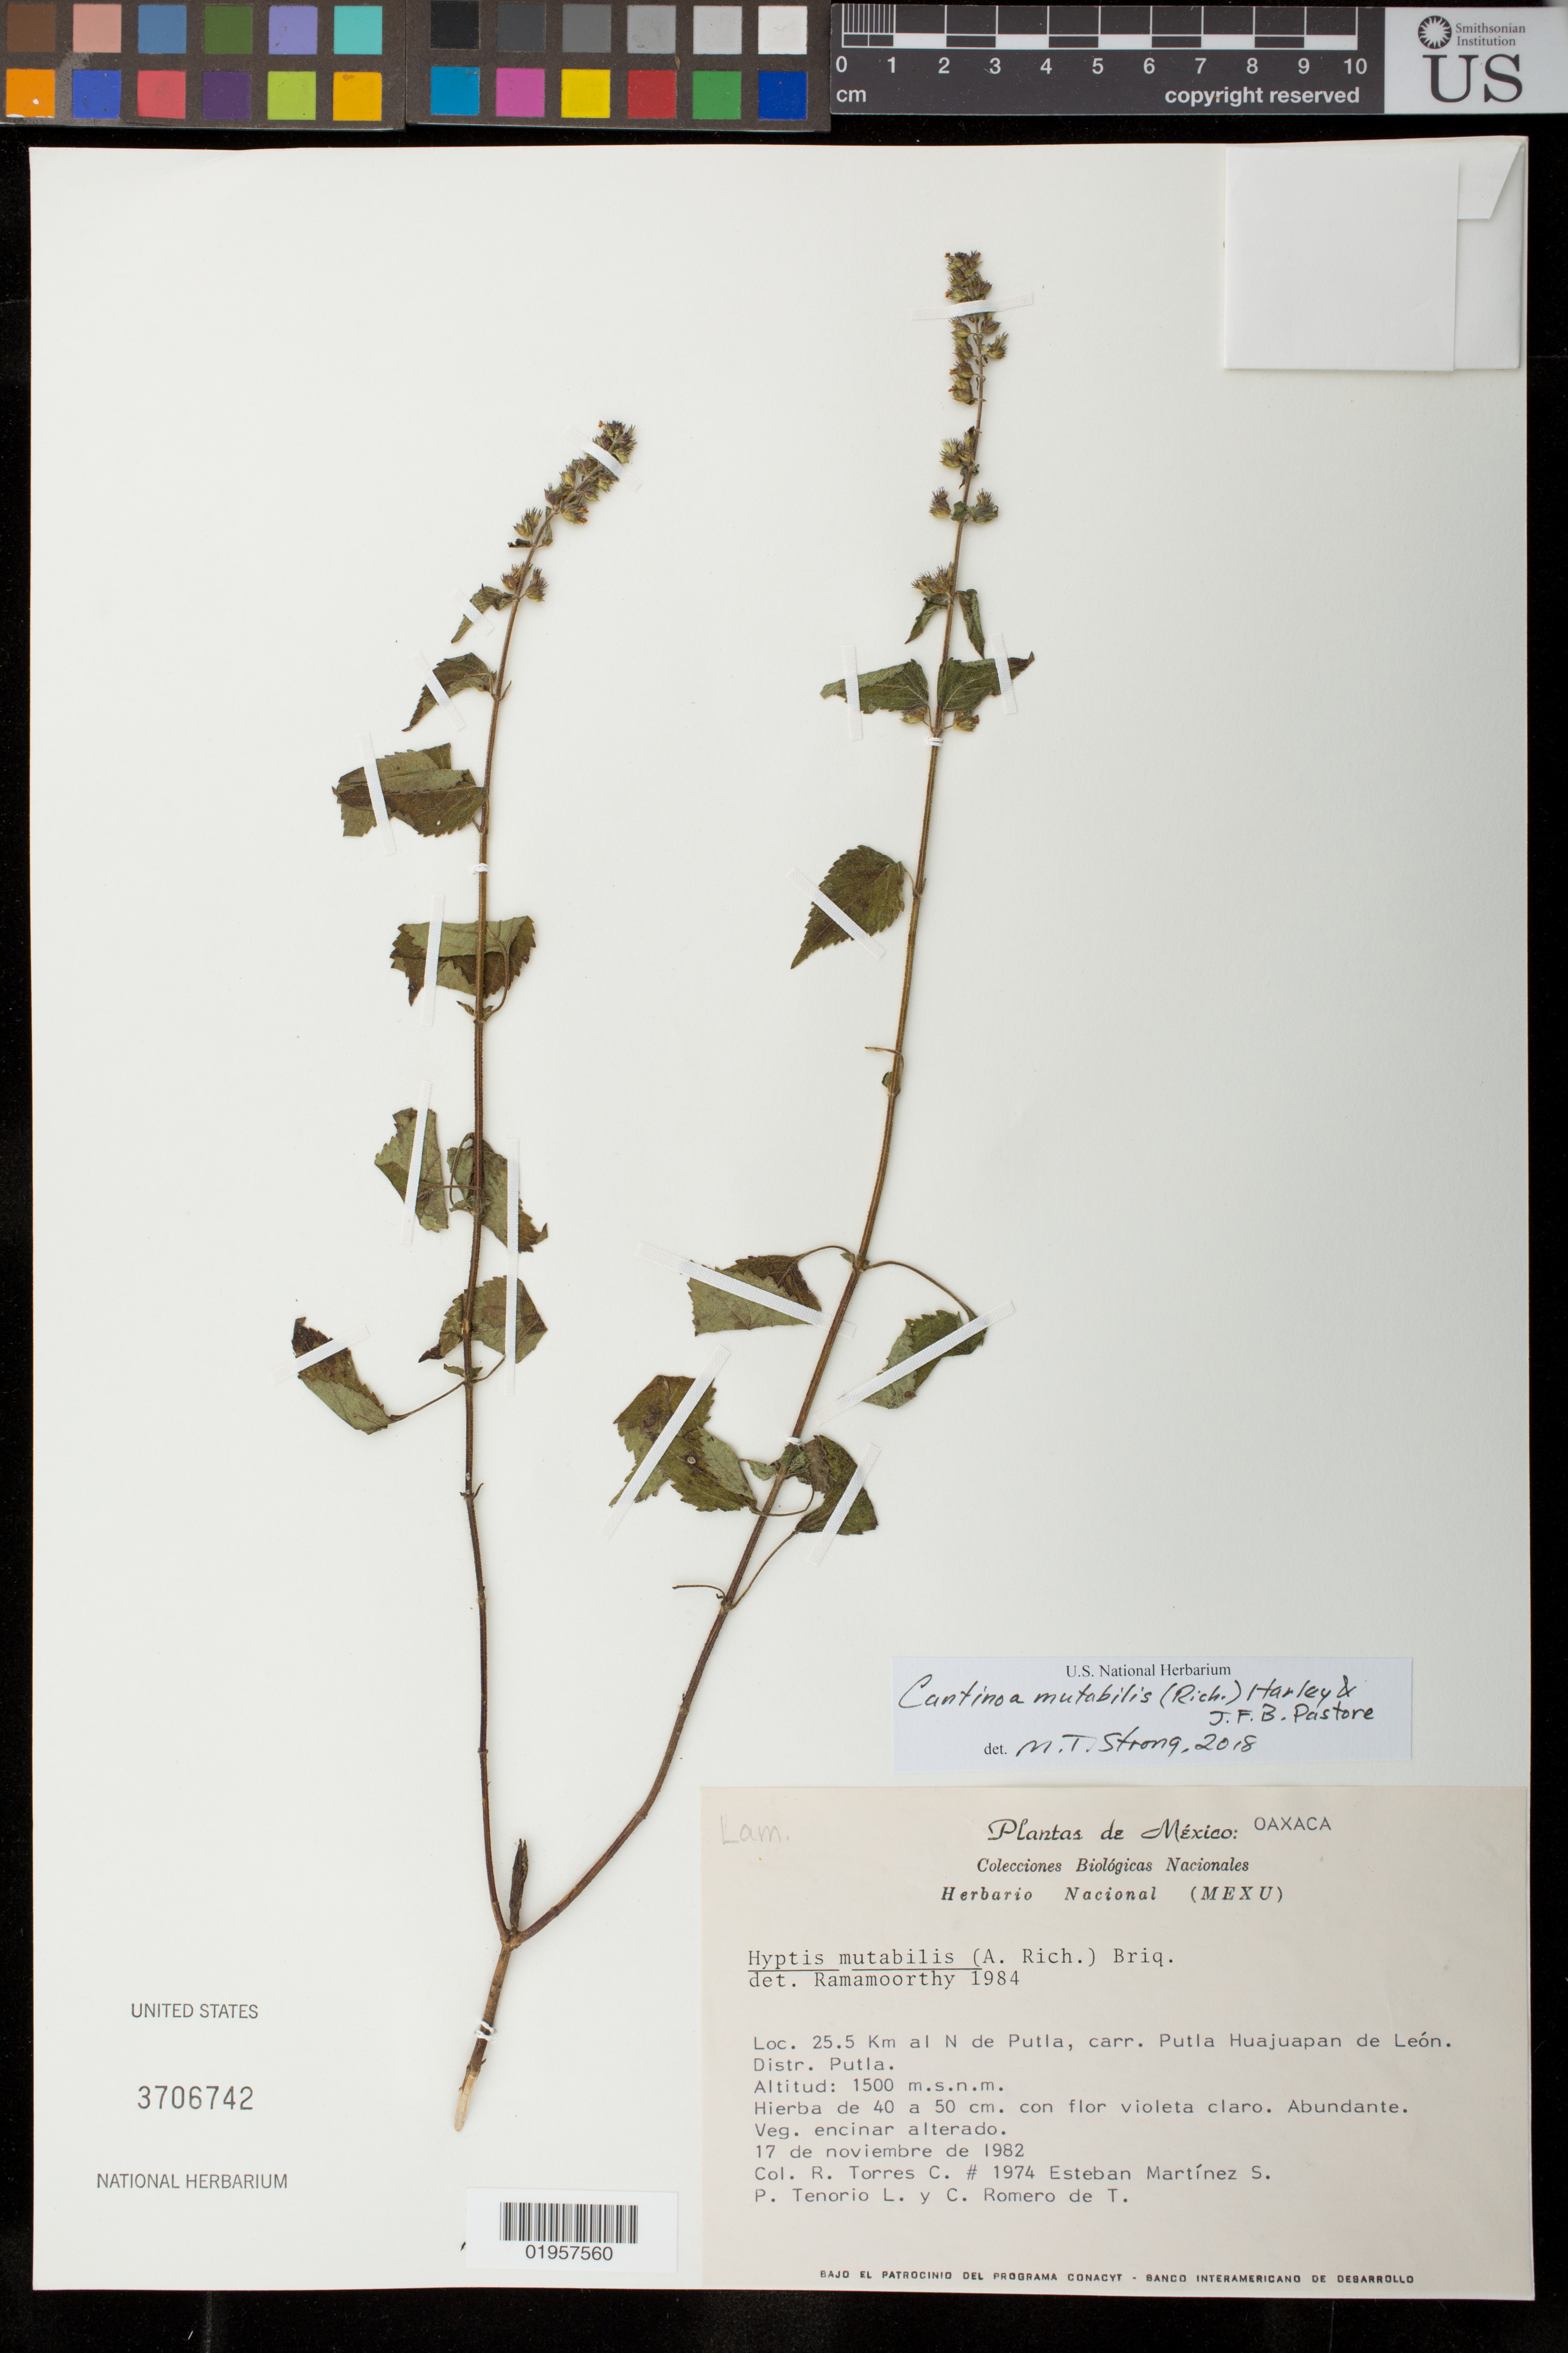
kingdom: Plantae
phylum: Tracheophyta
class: Magnoliopsida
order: Lamiales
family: Lamiaceae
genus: Cantinoa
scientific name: Cantinoa mutabilis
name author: (Rich.) Harley & J.F.B. Pastore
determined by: Strong, M. T., (US), Smithsonian Institution - National Museum of Natural History (UNITED STATES)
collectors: R. Torres C., E. Martínez S., P. Tenorio L. & C. Romero de T.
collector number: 1974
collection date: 1982-11-17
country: Mexico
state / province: Oaxaca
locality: Distr. Putla, 25.5 km al N de Putla, carr. Putla Huajuapan de León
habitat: Encinar alterado; abundante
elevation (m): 1500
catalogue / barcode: US 3706742